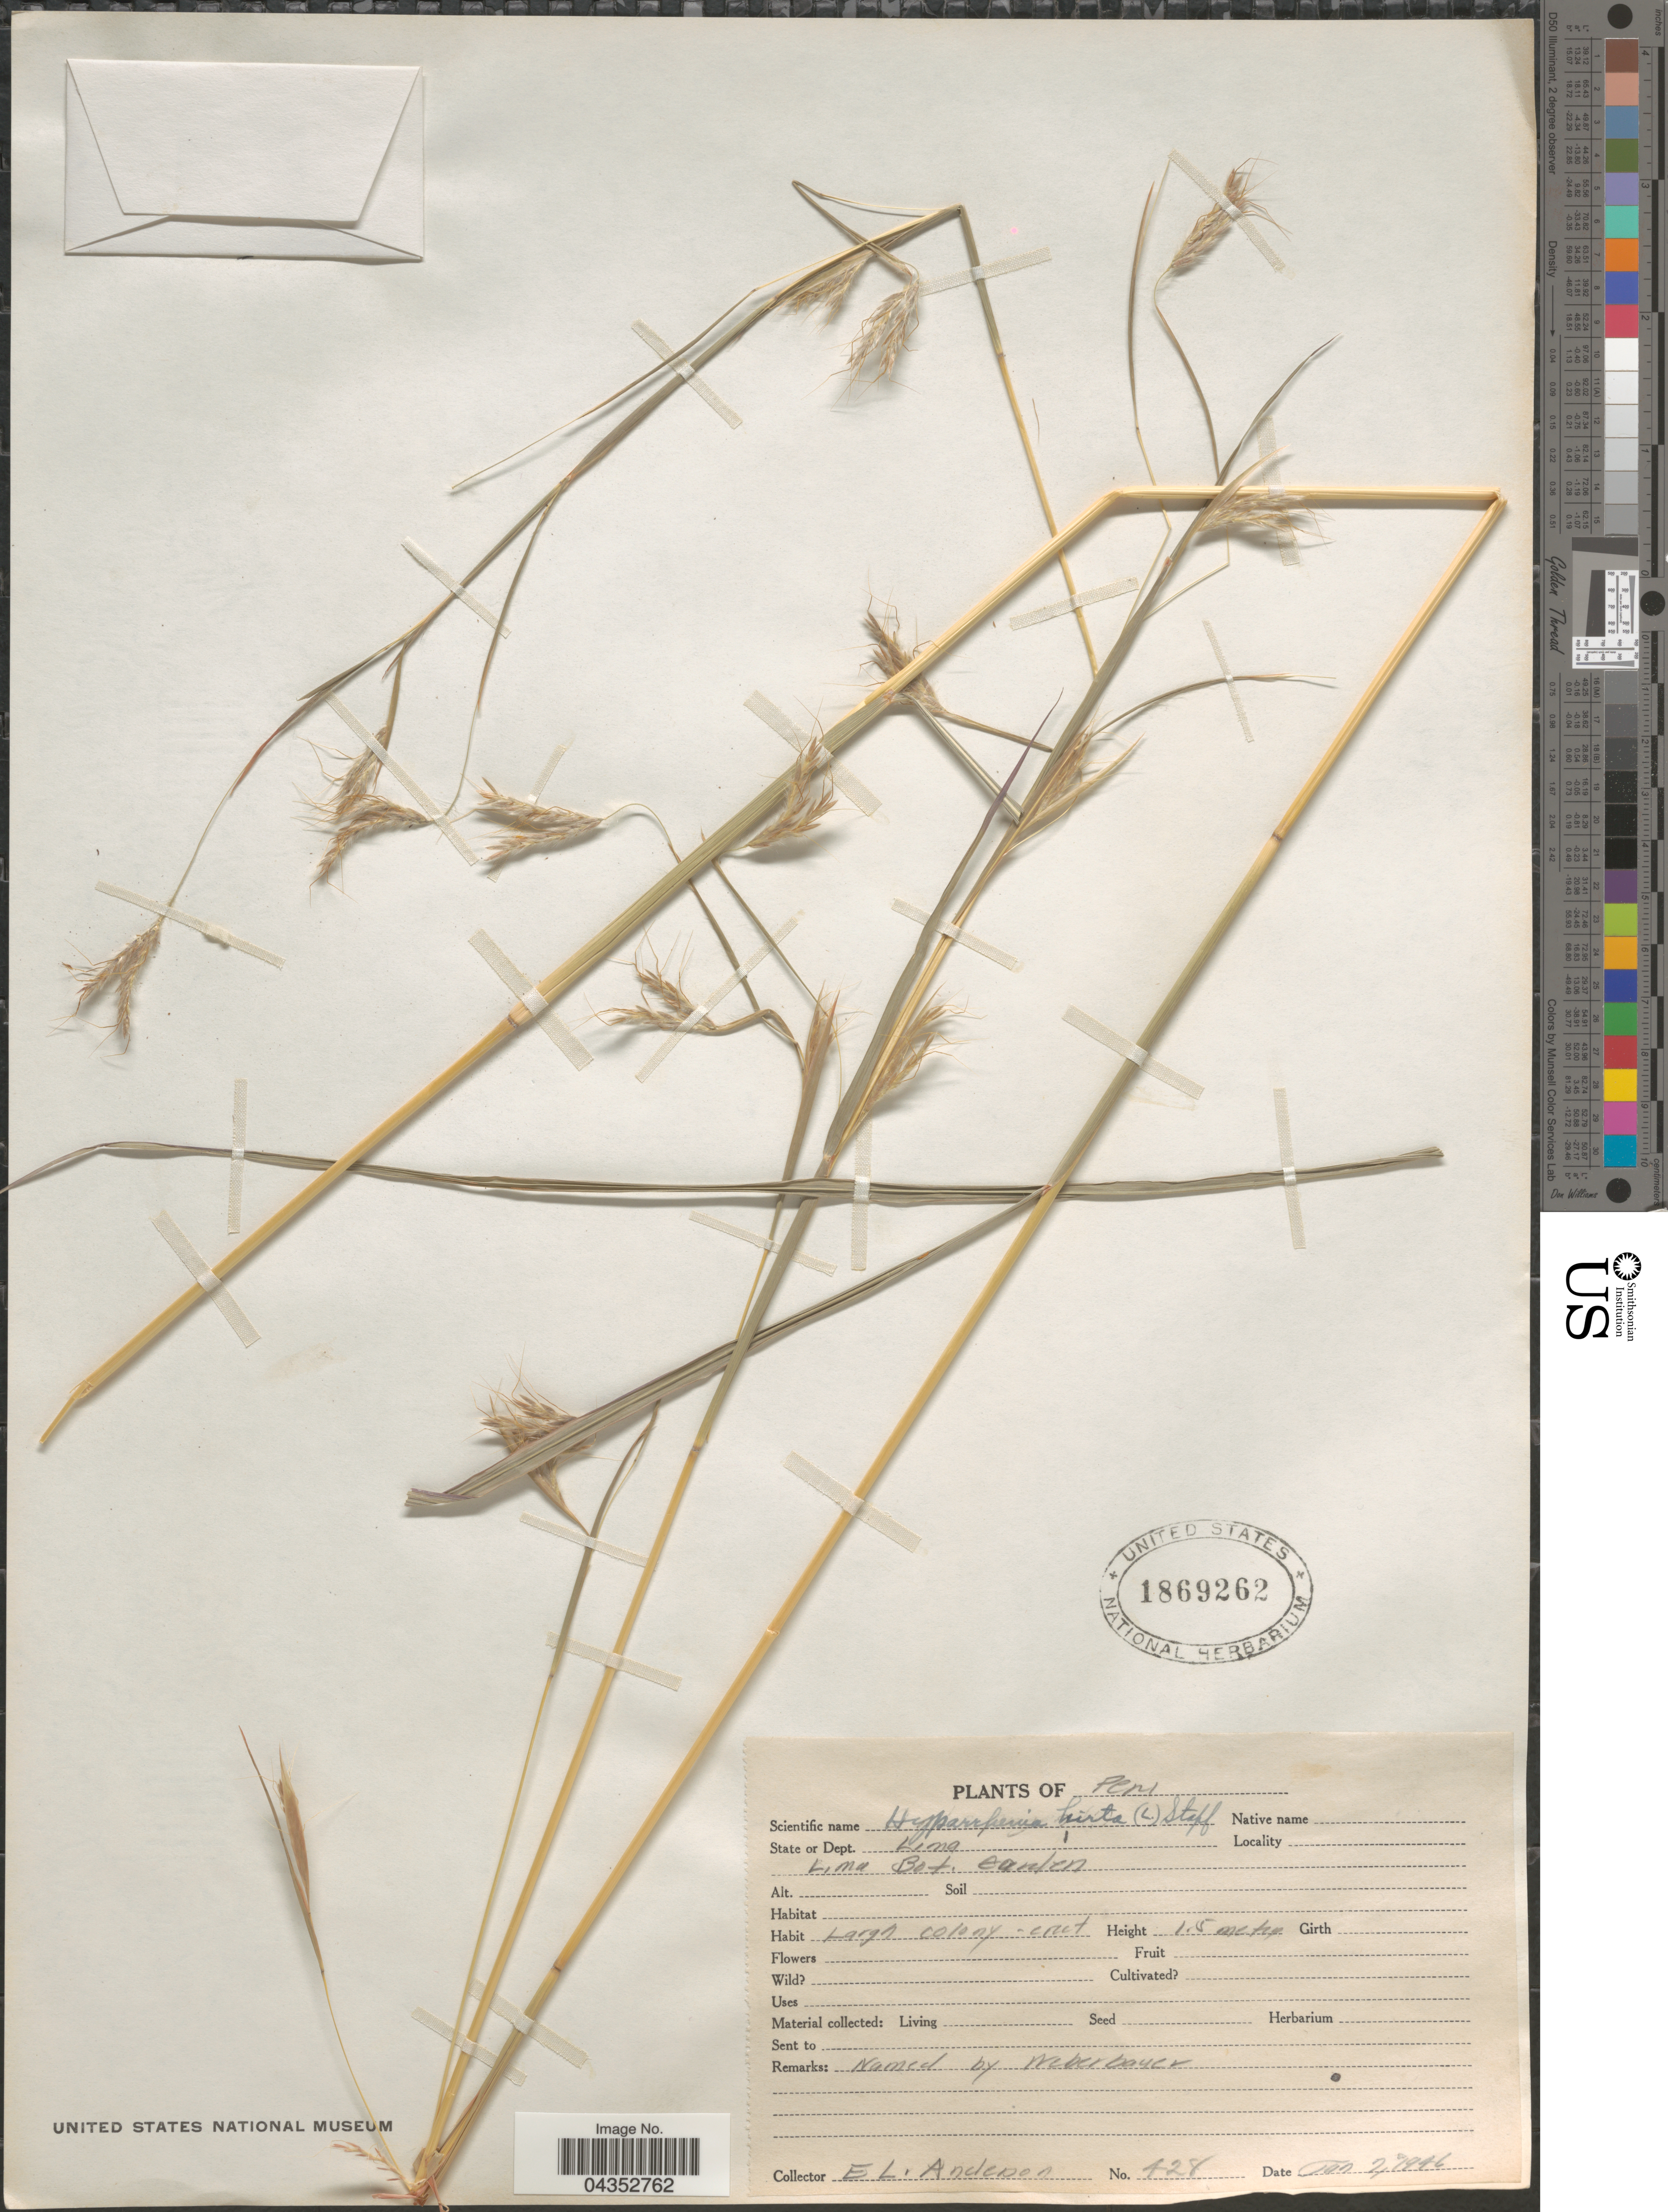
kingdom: Plantae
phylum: Tracheophyta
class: Liliopsida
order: Poales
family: Poaceae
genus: Hyparrhenia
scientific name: Hyparrhenia hirta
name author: (L.) Stapf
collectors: E. L. Anderson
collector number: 428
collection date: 1946-01-02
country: Peru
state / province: Lima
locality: State or Dept. Lima. Lima Bot. Garden.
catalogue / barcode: US 1869262